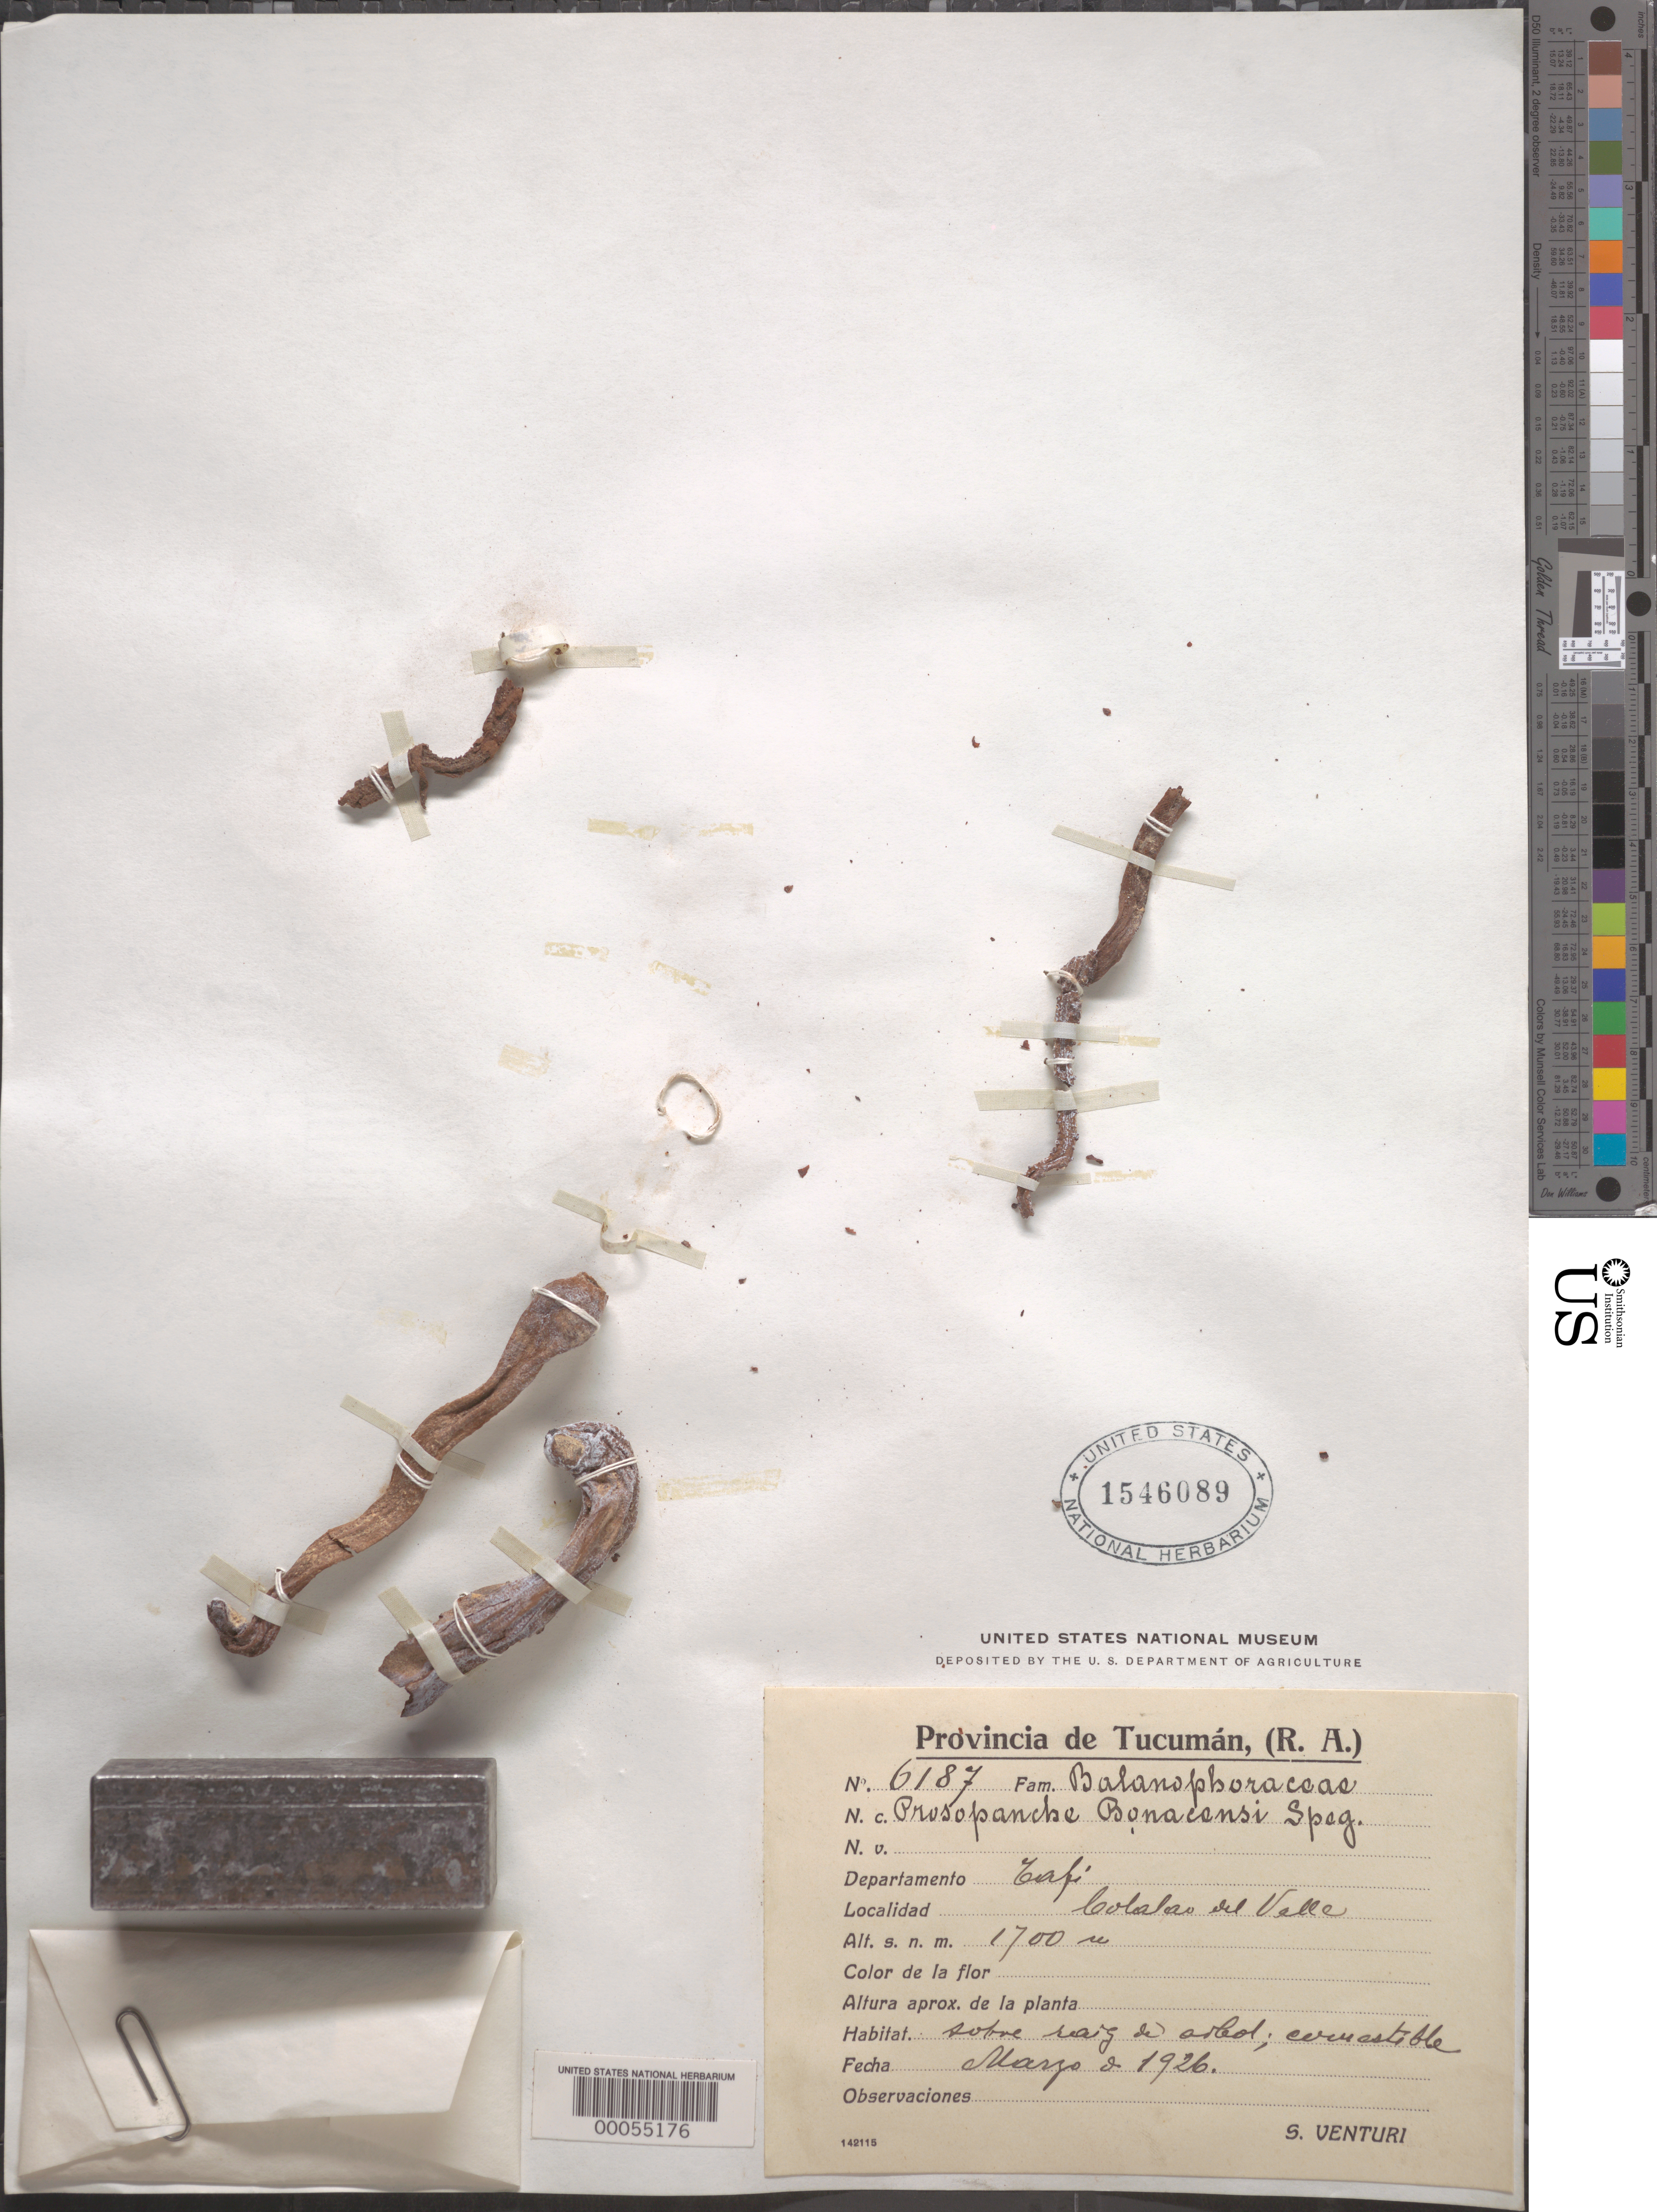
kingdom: Plantae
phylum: Tracheophyta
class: Magnoliopsida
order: Piperales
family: Hydnoraceae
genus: Prosopanche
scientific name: Prosopanche bonacinai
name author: Speg.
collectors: S. Venturi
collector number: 6187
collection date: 1926-03-03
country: Argentina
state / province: Tucuman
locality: Departamento Tafi. Colalao del Valle.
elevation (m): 1700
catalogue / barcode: US 1546089